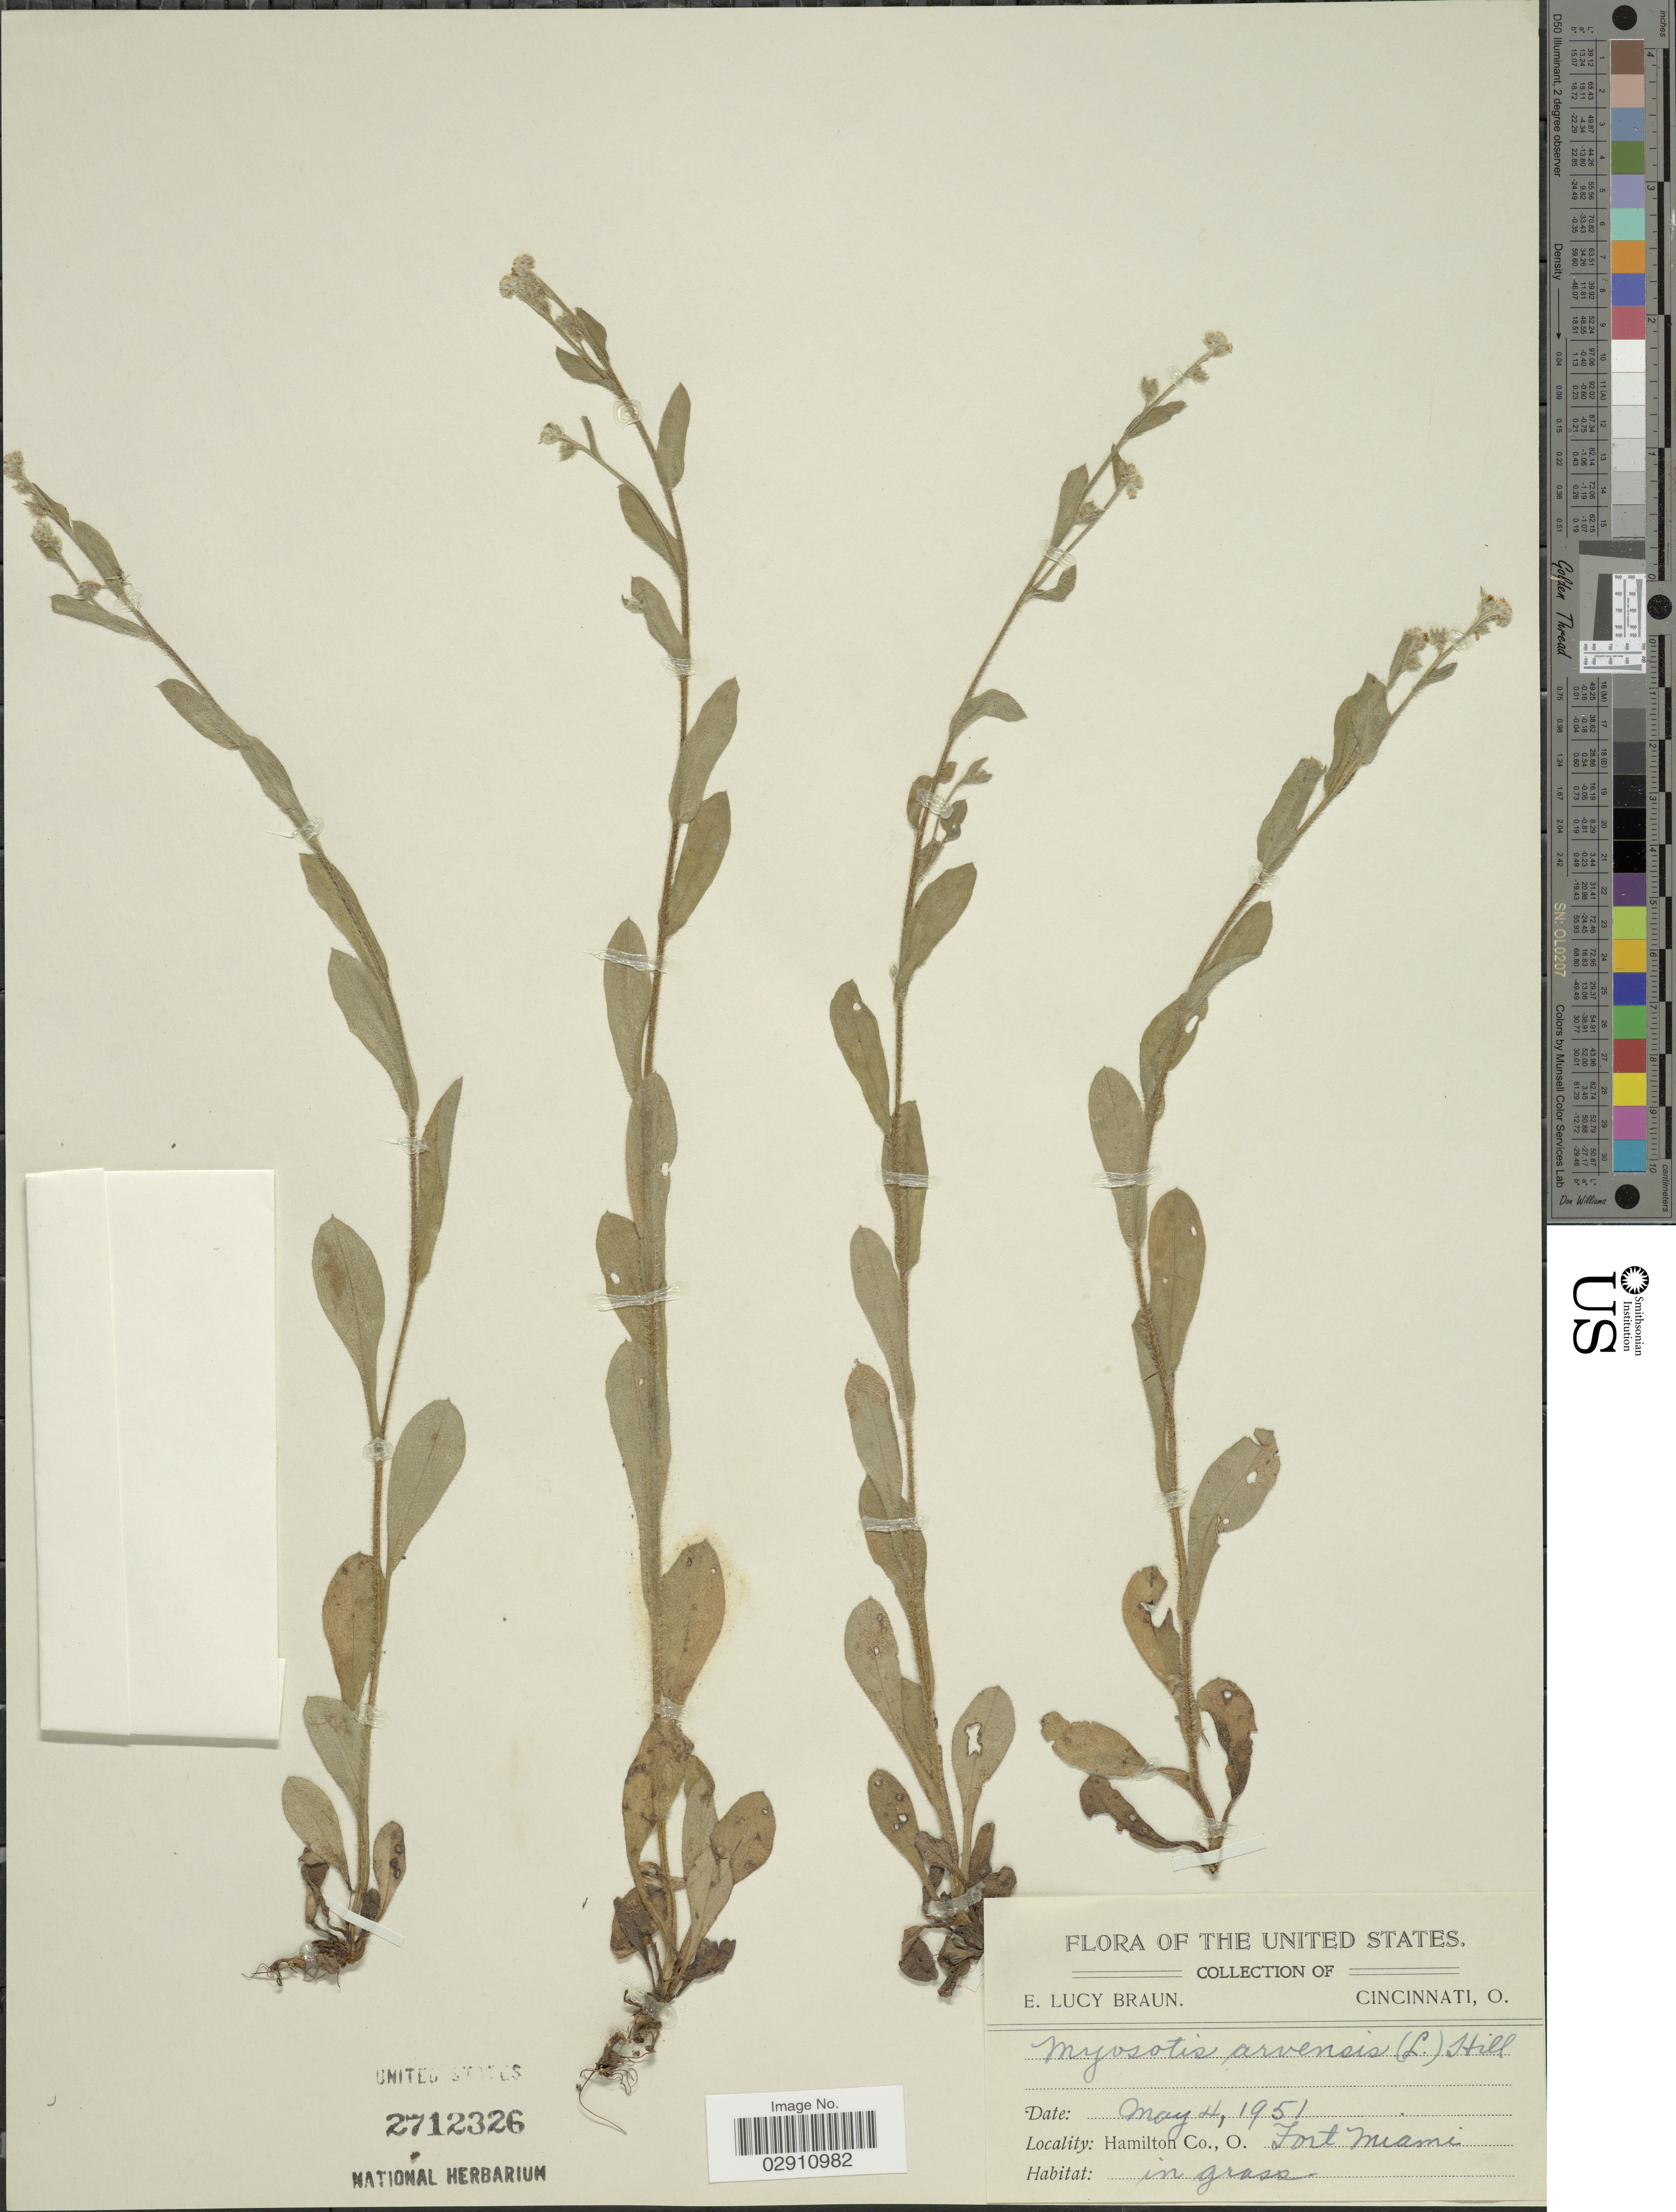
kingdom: Plantae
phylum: Tracheophyta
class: Magnoliopsida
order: Boraginales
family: Boraginaceae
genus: Myosotis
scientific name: Myosotis macrosperma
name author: Engelm.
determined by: Goldman, Doug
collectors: E. L. Braun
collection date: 1951-05-04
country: United States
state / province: Ohio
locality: Hamilton Co., O. Fort Miami.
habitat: in grass.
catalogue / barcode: US 2712326